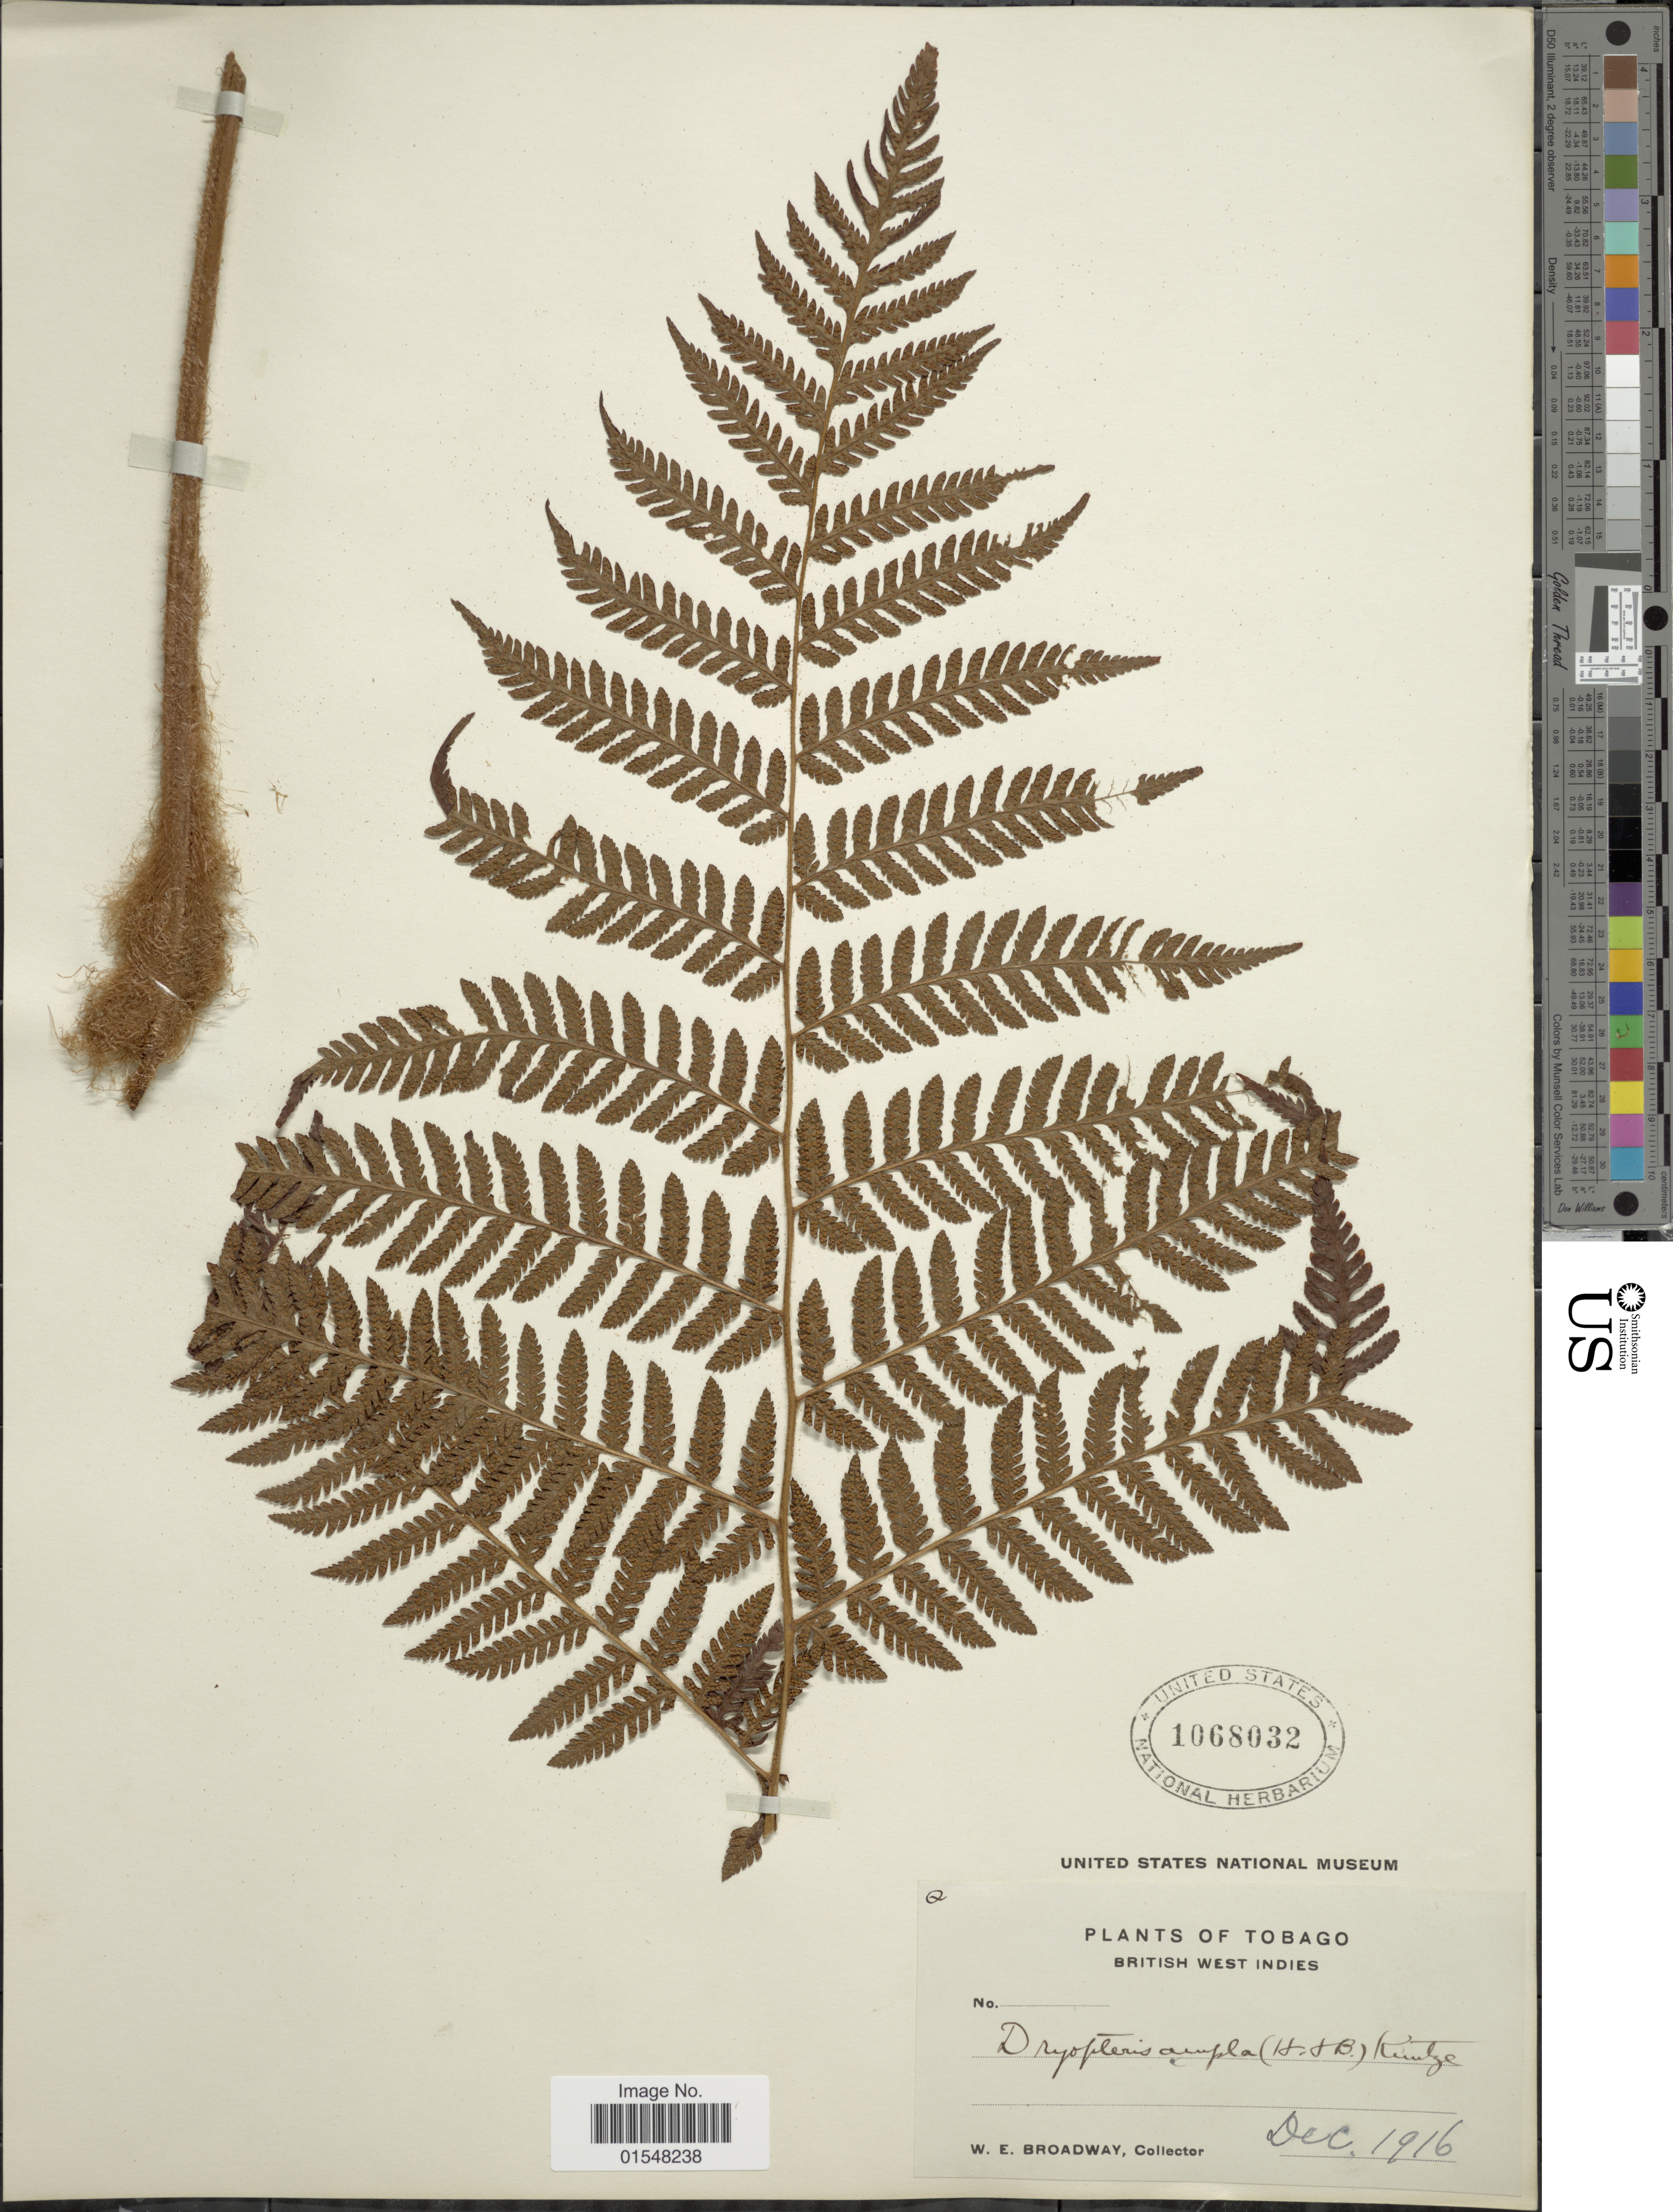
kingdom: Plantae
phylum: Tracheophyta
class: Polypodiopsida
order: Polypodiales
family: Dryopteridaceae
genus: Ctenitis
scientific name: Ctenitis sloanei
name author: (Poepp. ex Spreng.) C.V. Morton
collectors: W. E. Broadway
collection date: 1916-12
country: Trinidad and Tobago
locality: British West Indies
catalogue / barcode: US 1068032